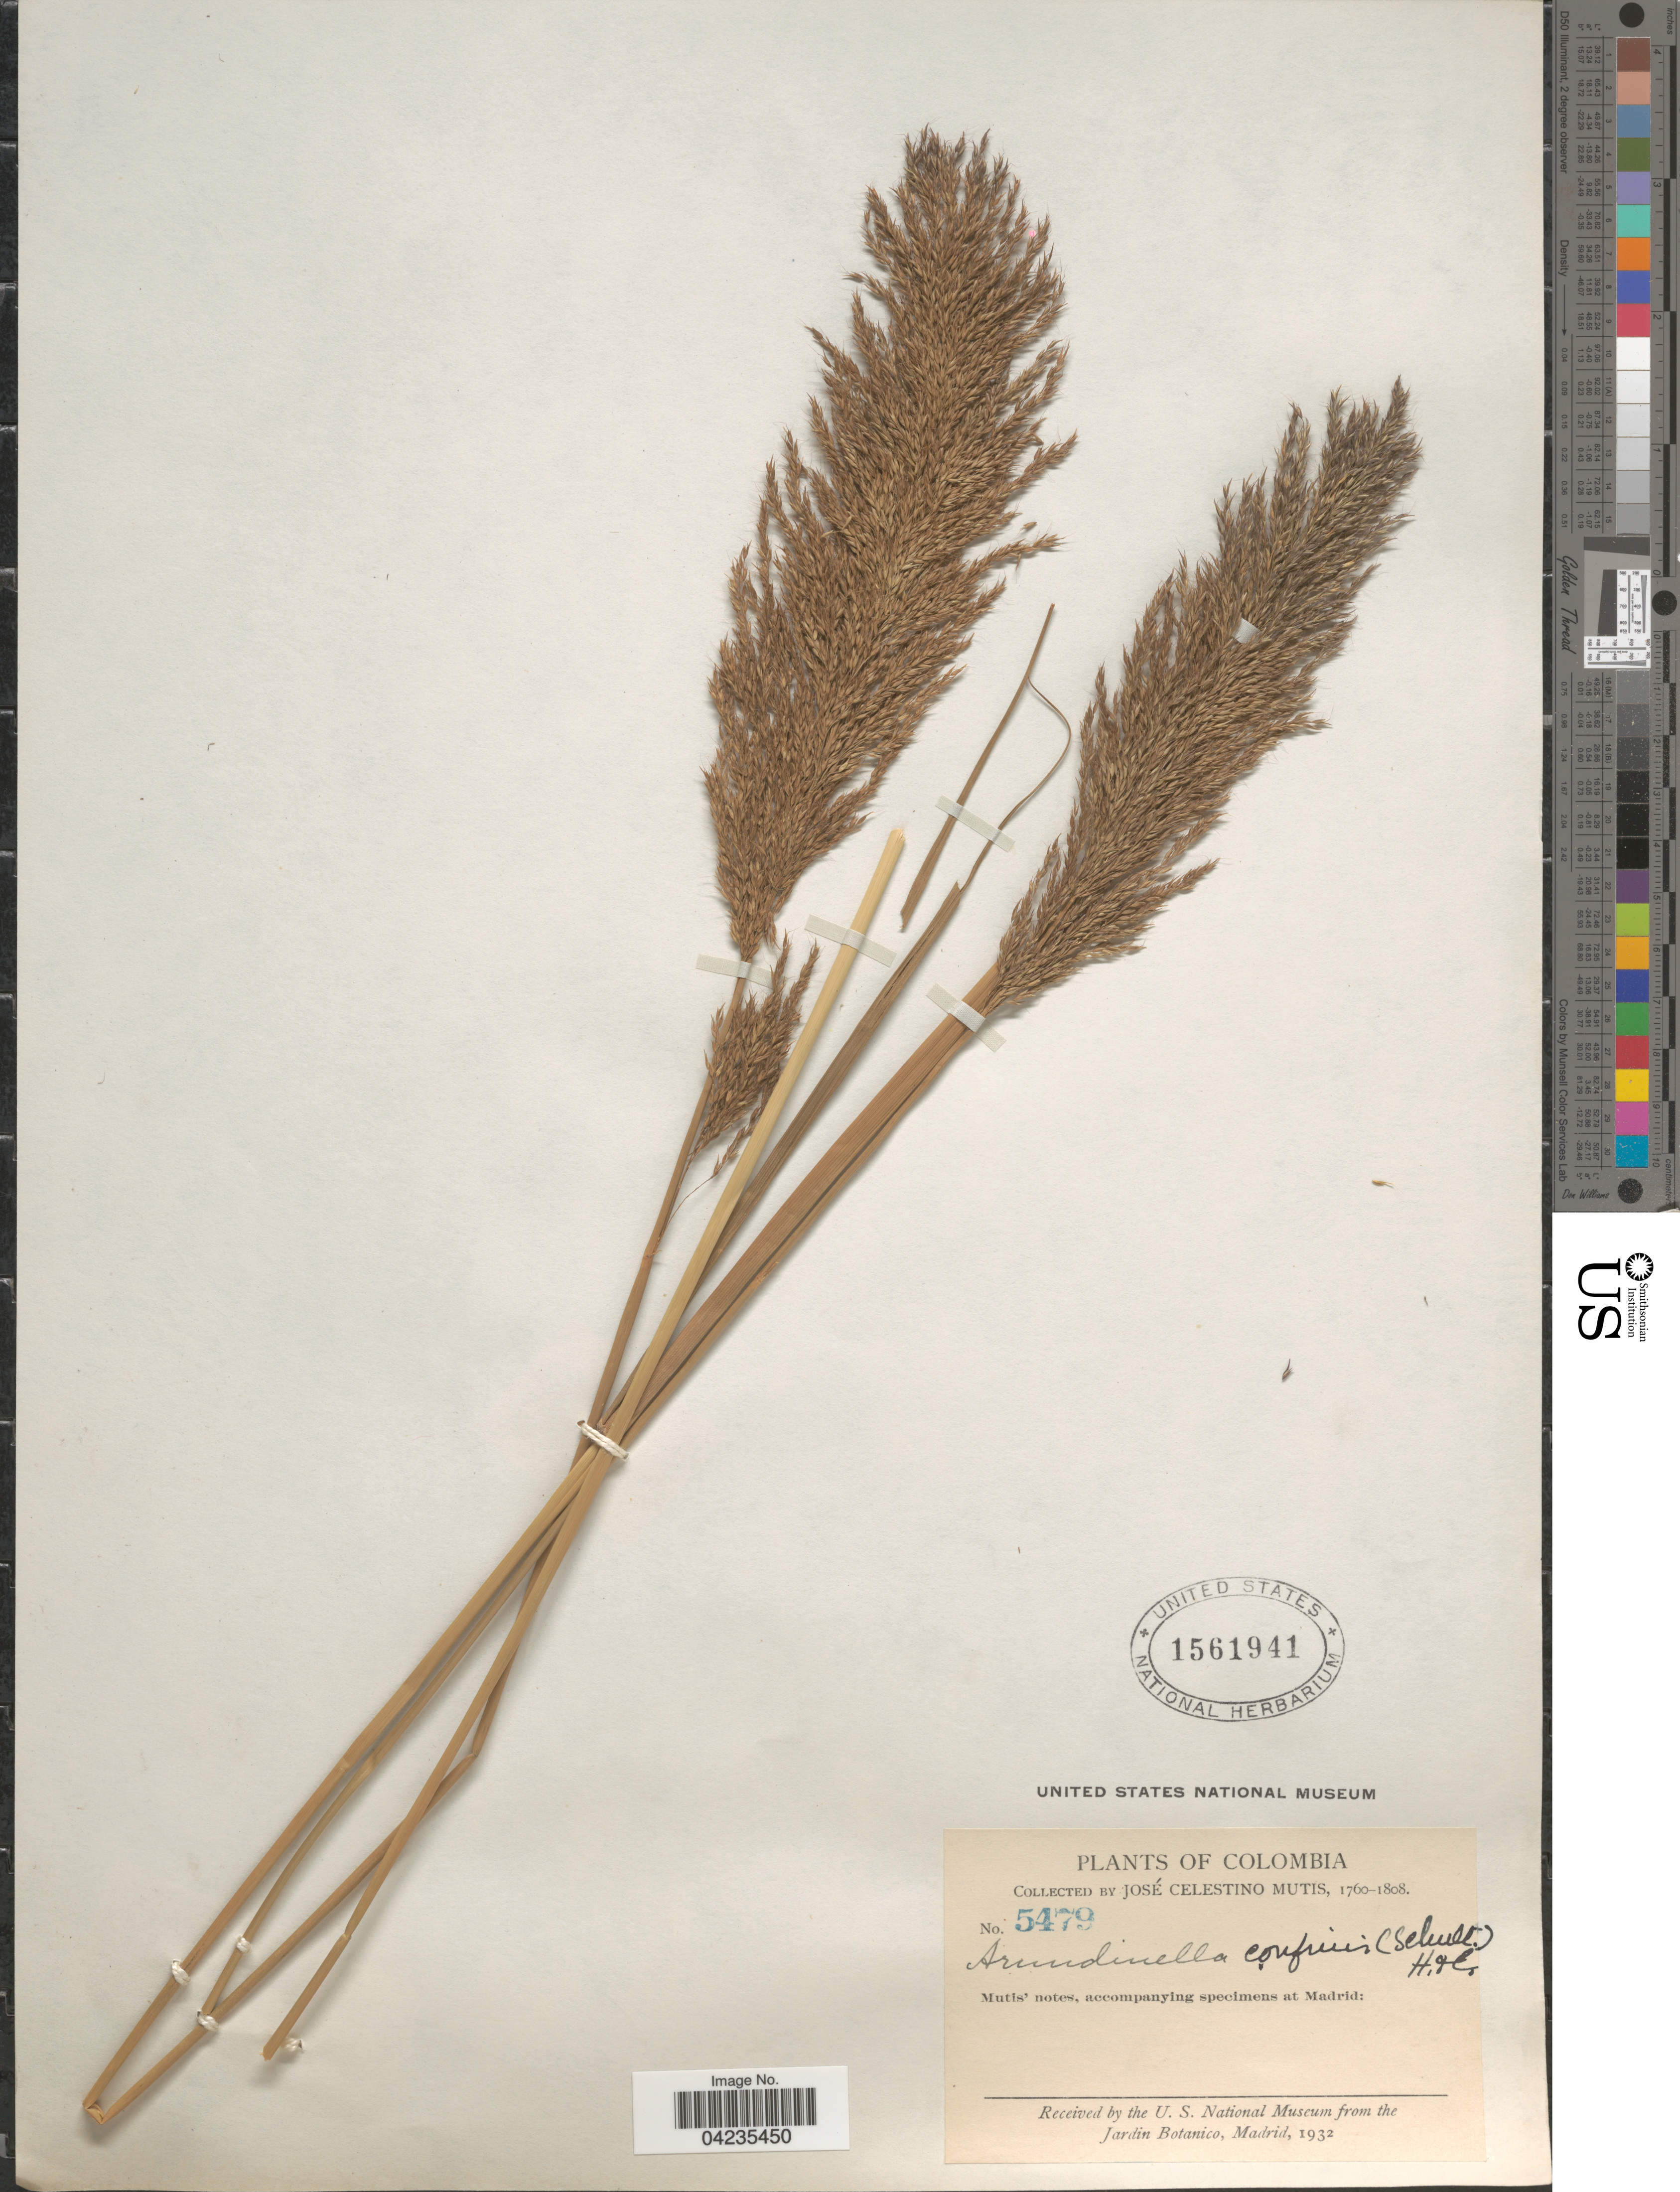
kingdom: Plantae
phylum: Tracheophyta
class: Liliopsida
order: Poales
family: Poaceae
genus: Arundinella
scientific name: Arundinella hispida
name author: (Humb. & Bonpl. ex Willd.) Kuntze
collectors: J. C. B. Mutis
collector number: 5479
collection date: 1760/1808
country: Colombia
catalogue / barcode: US 1561941